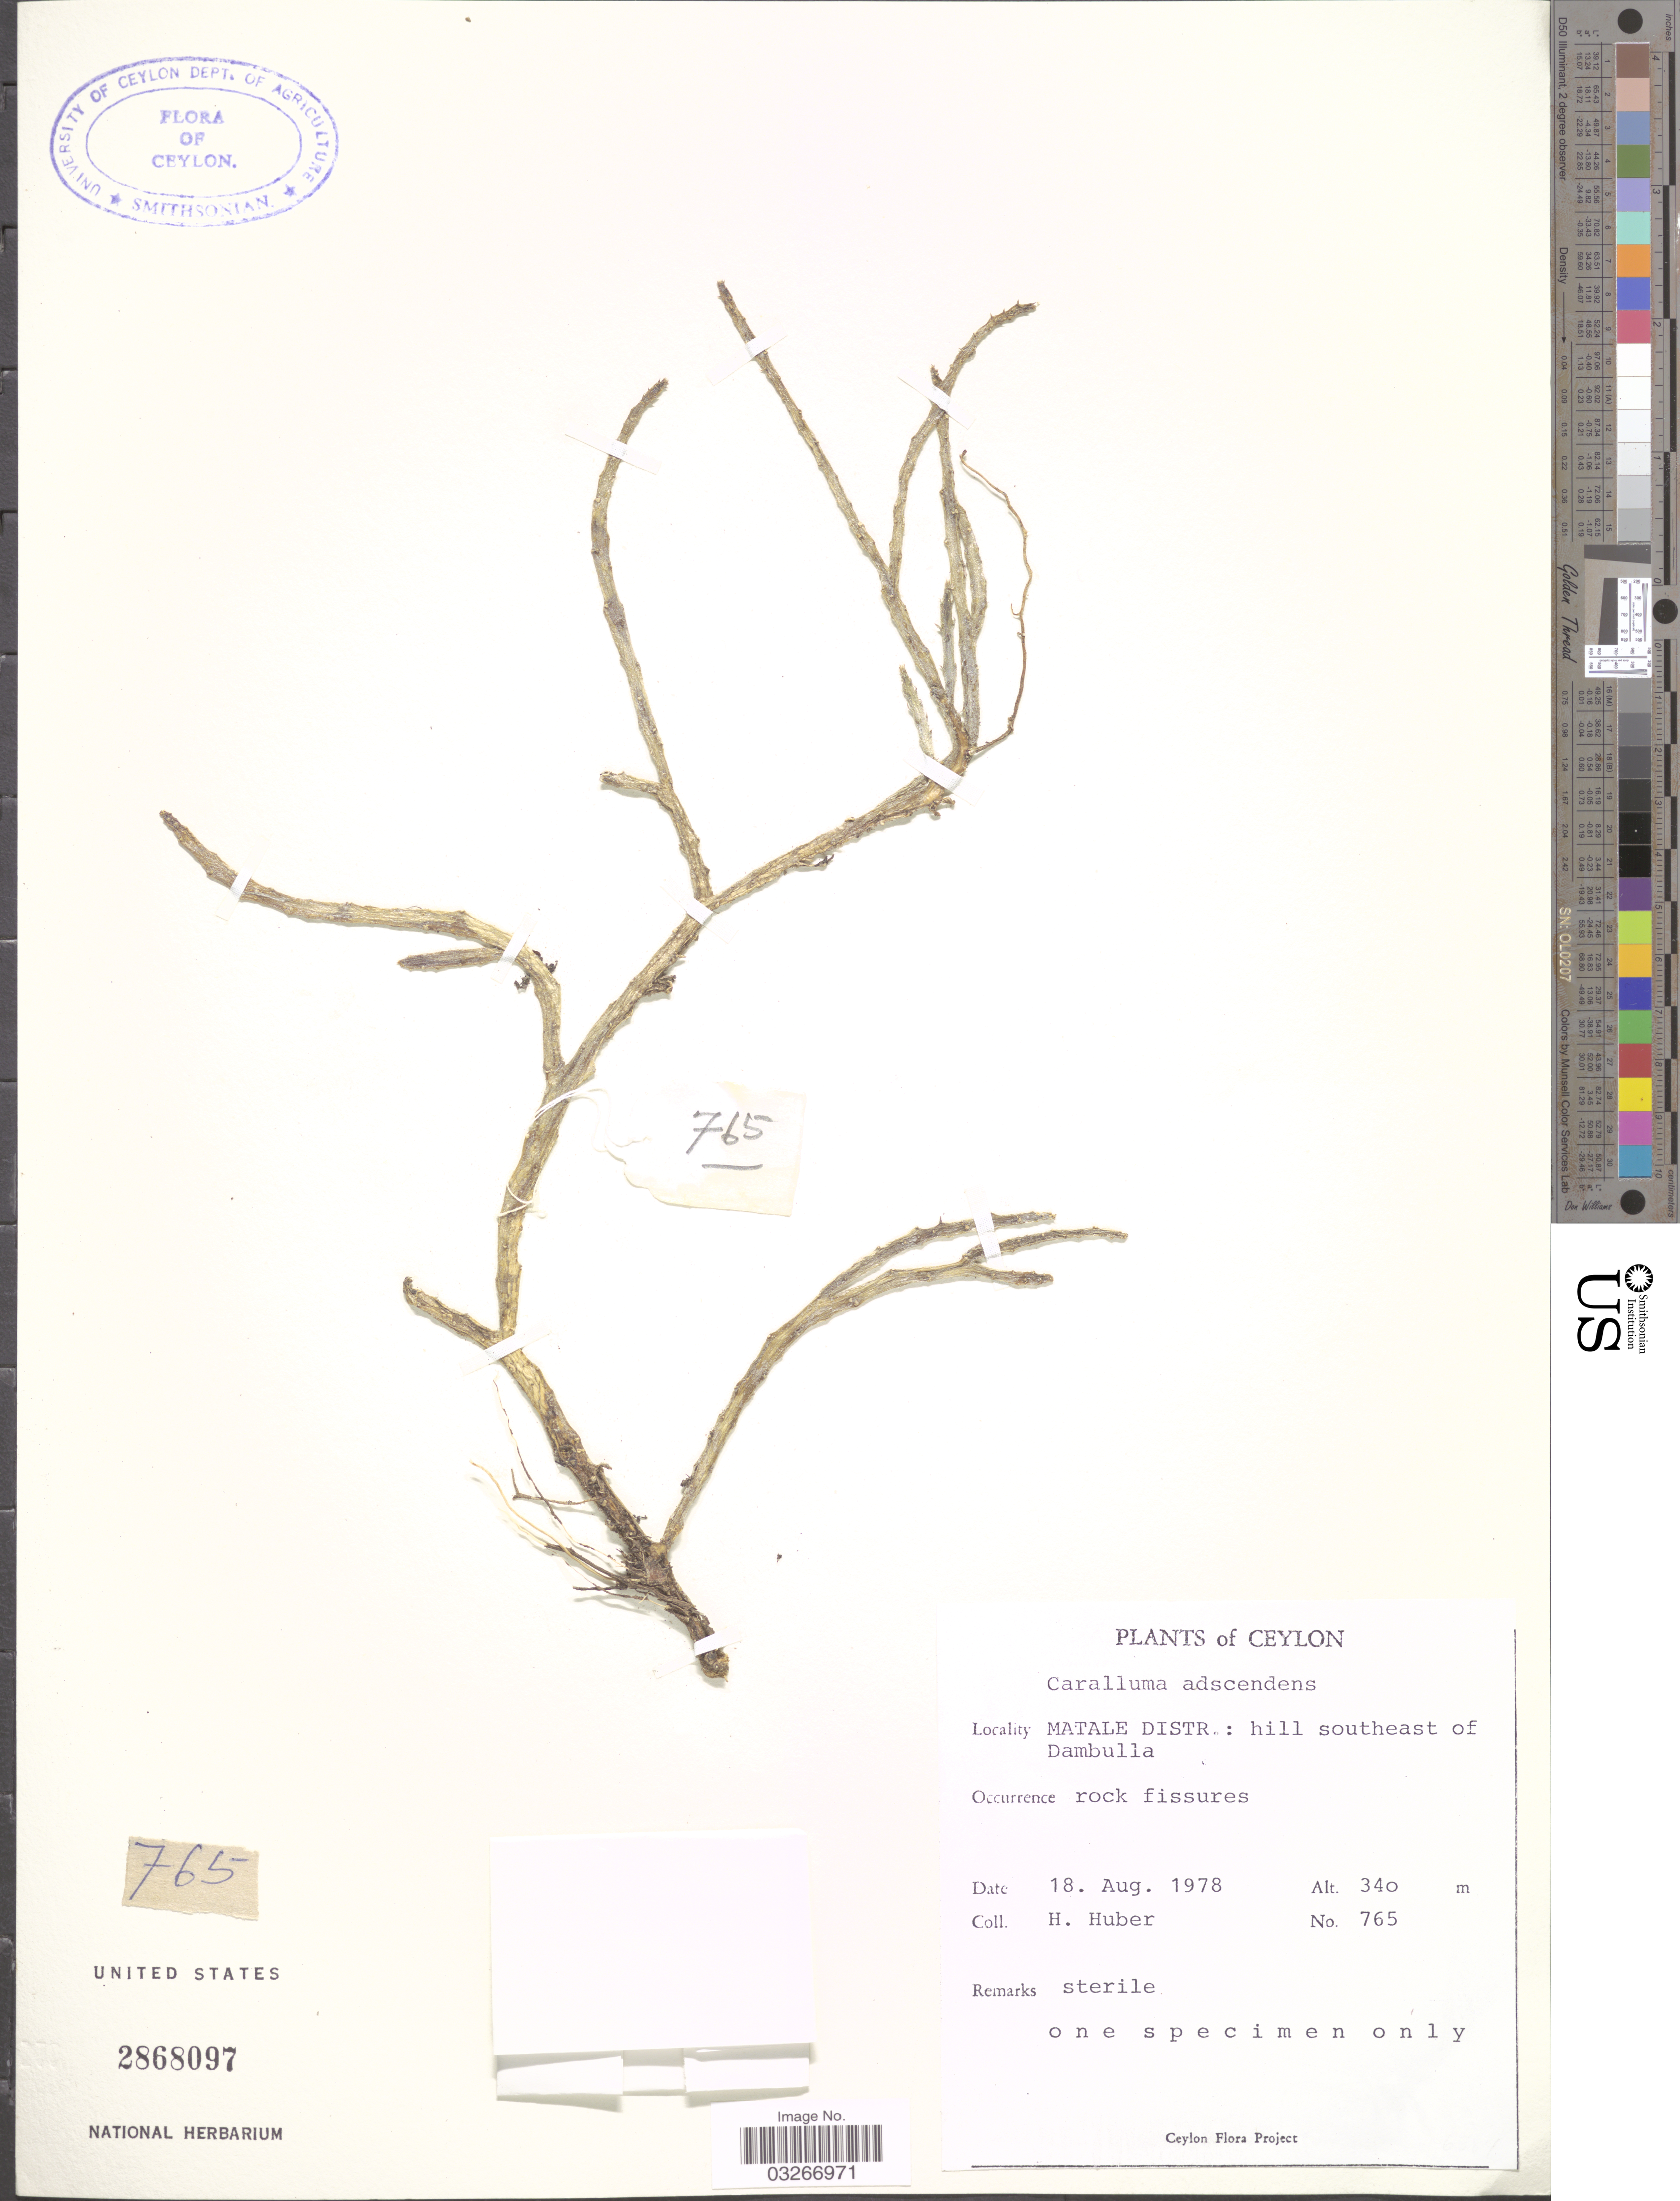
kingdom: Plantae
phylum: Tracheophyta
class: Magnoliopsida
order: Gentianales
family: Apocynaceae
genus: Caralluma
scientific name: Caralluma adscendens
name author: (Roxb.) Haw.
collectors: H. Huber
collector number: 765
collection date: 1978-08-18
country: Sri Lanka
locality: Ceyon. Matale Distr.: hill southeast of Dambulla.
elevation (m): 340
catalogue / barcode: US 2868097